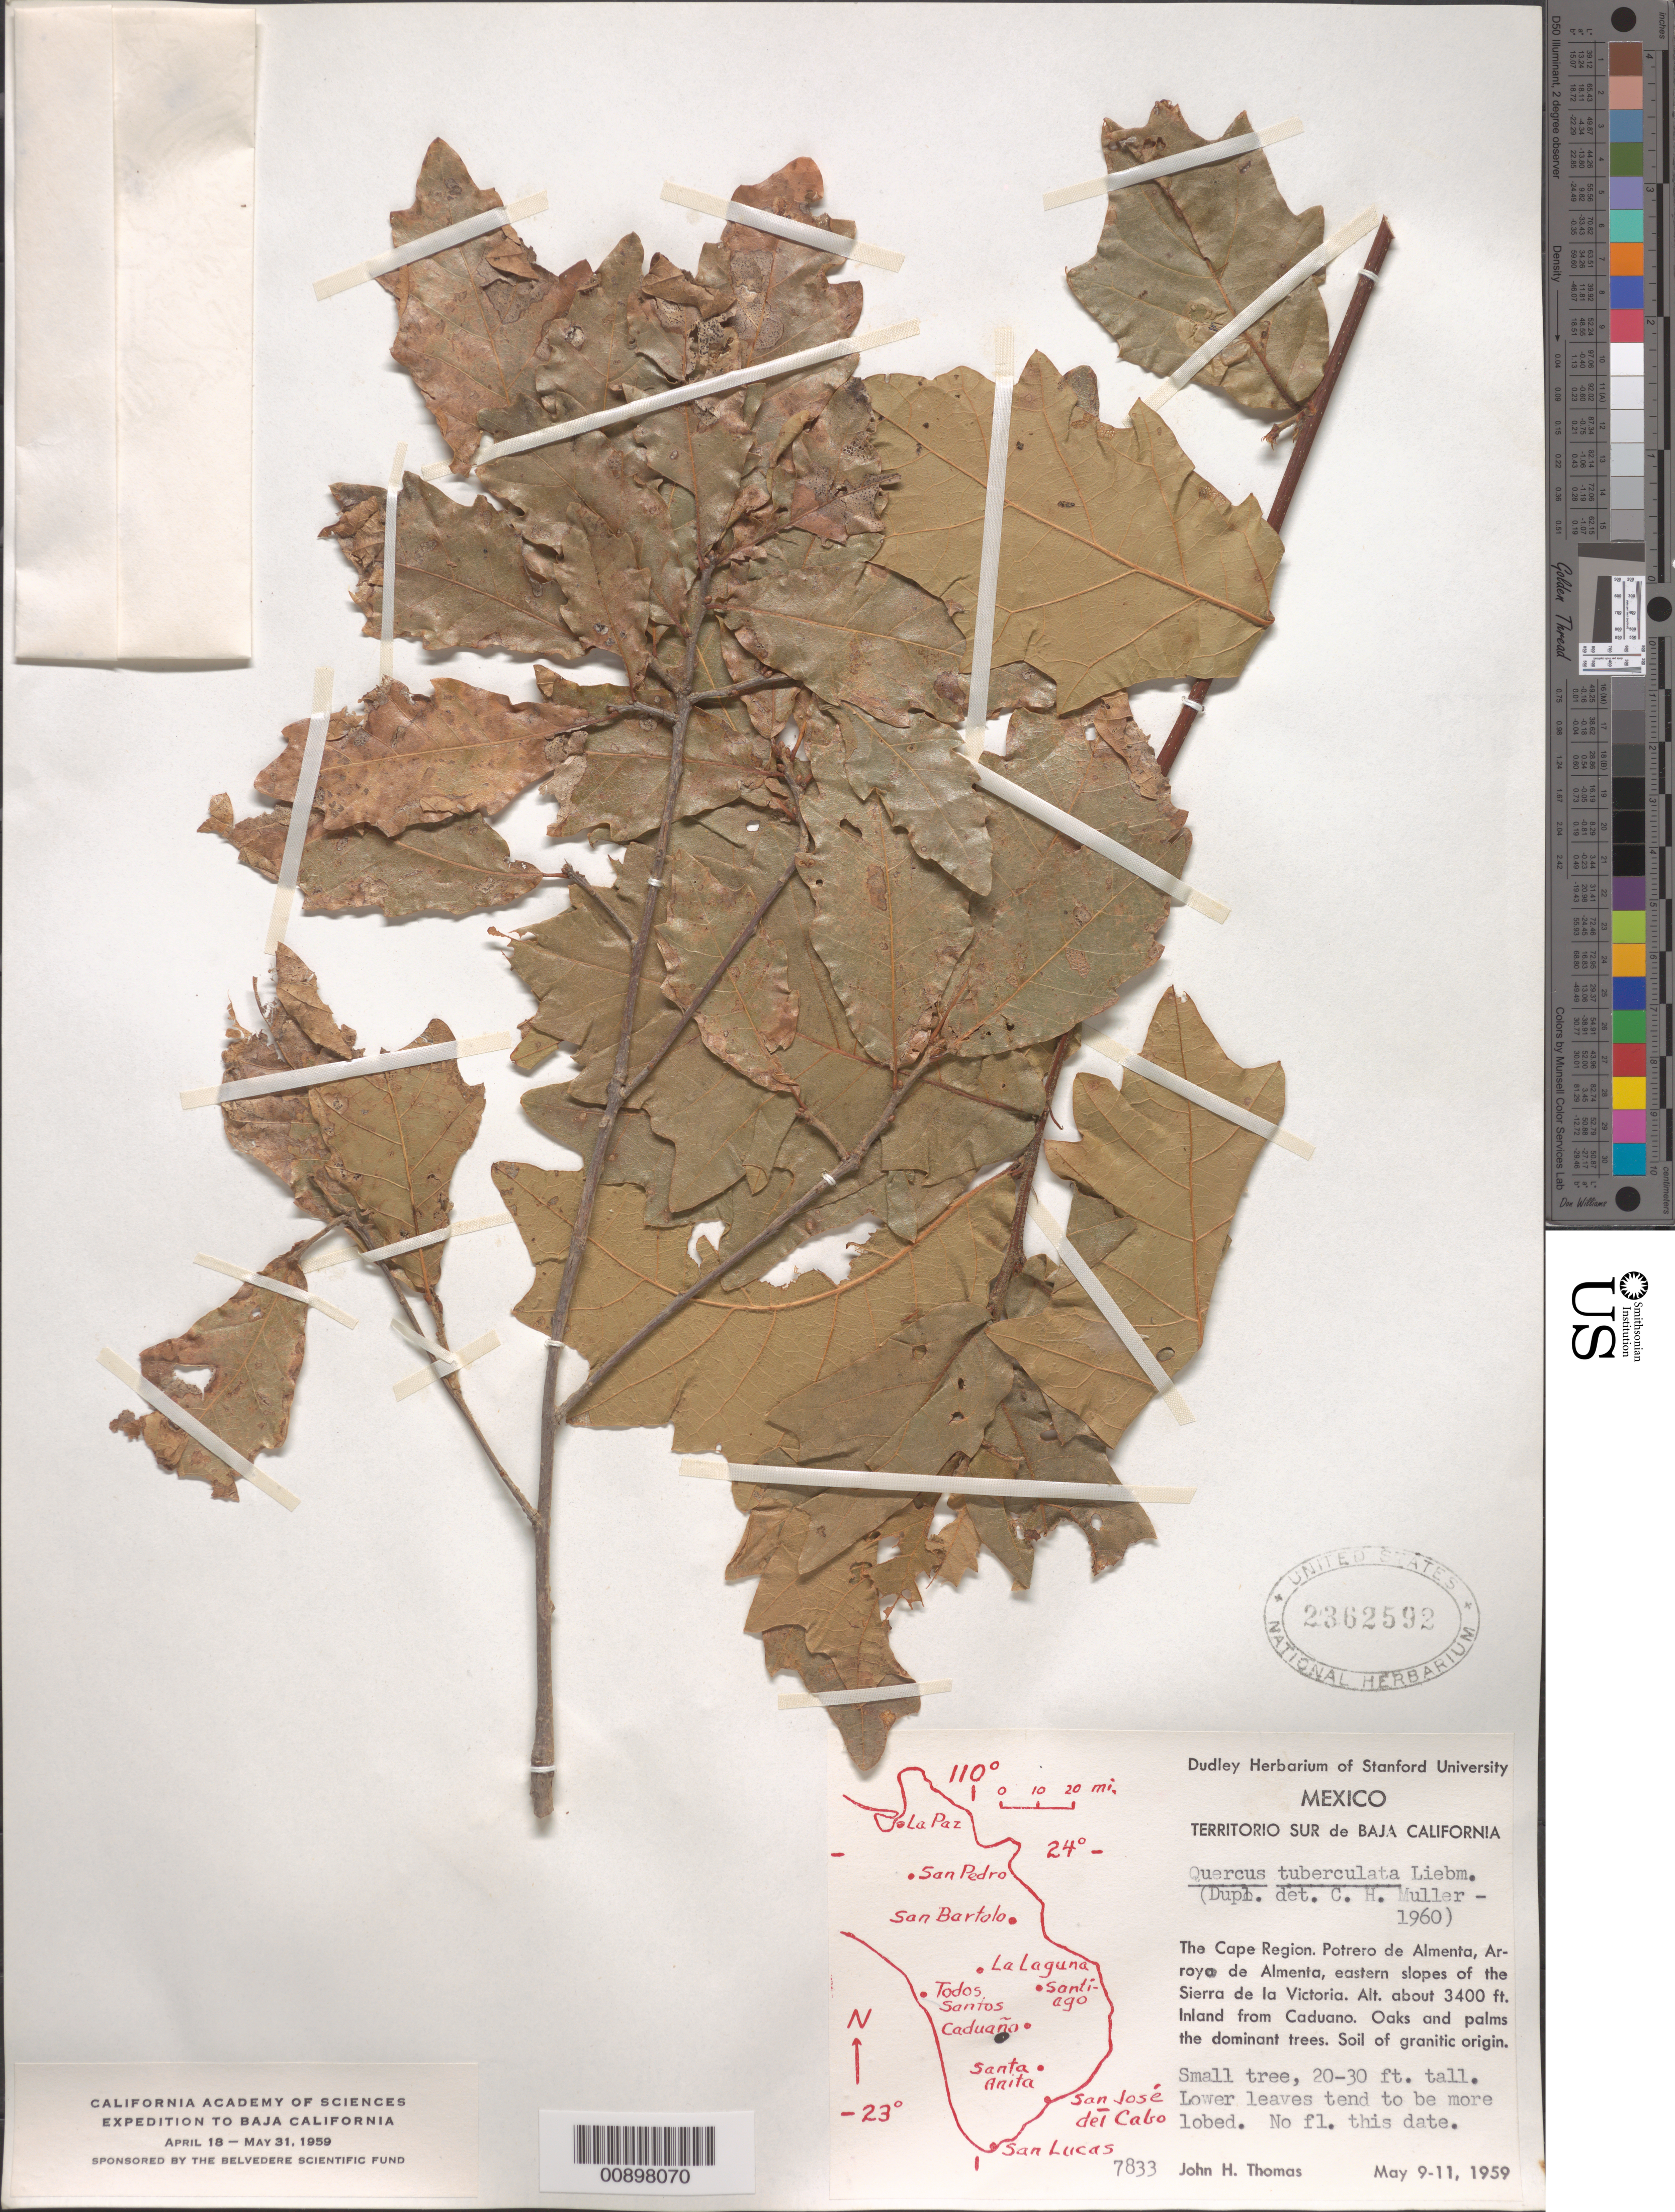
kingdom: Plantae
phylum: Tracheophyta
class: Magnoliopsida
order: Fagales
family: Fagaceae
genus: Quercus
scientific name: Quercus tuberculata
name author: Liebm.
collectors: J. H. Thomas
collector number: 7833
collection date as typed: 09 May 1959 to 11 May 1959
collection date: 1959-05-09/1959-05-11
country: Mexico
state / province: Baja California Sur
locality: The Cape Region. Potrero de Almenta, Arroyo de Almenta, eastern slopes of the Sierra de la Victoria. Inland from Caduano.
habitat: Oaks and palms the dominant trees. Soil of granitic origin.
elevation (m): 1036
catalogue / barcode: US 2362592